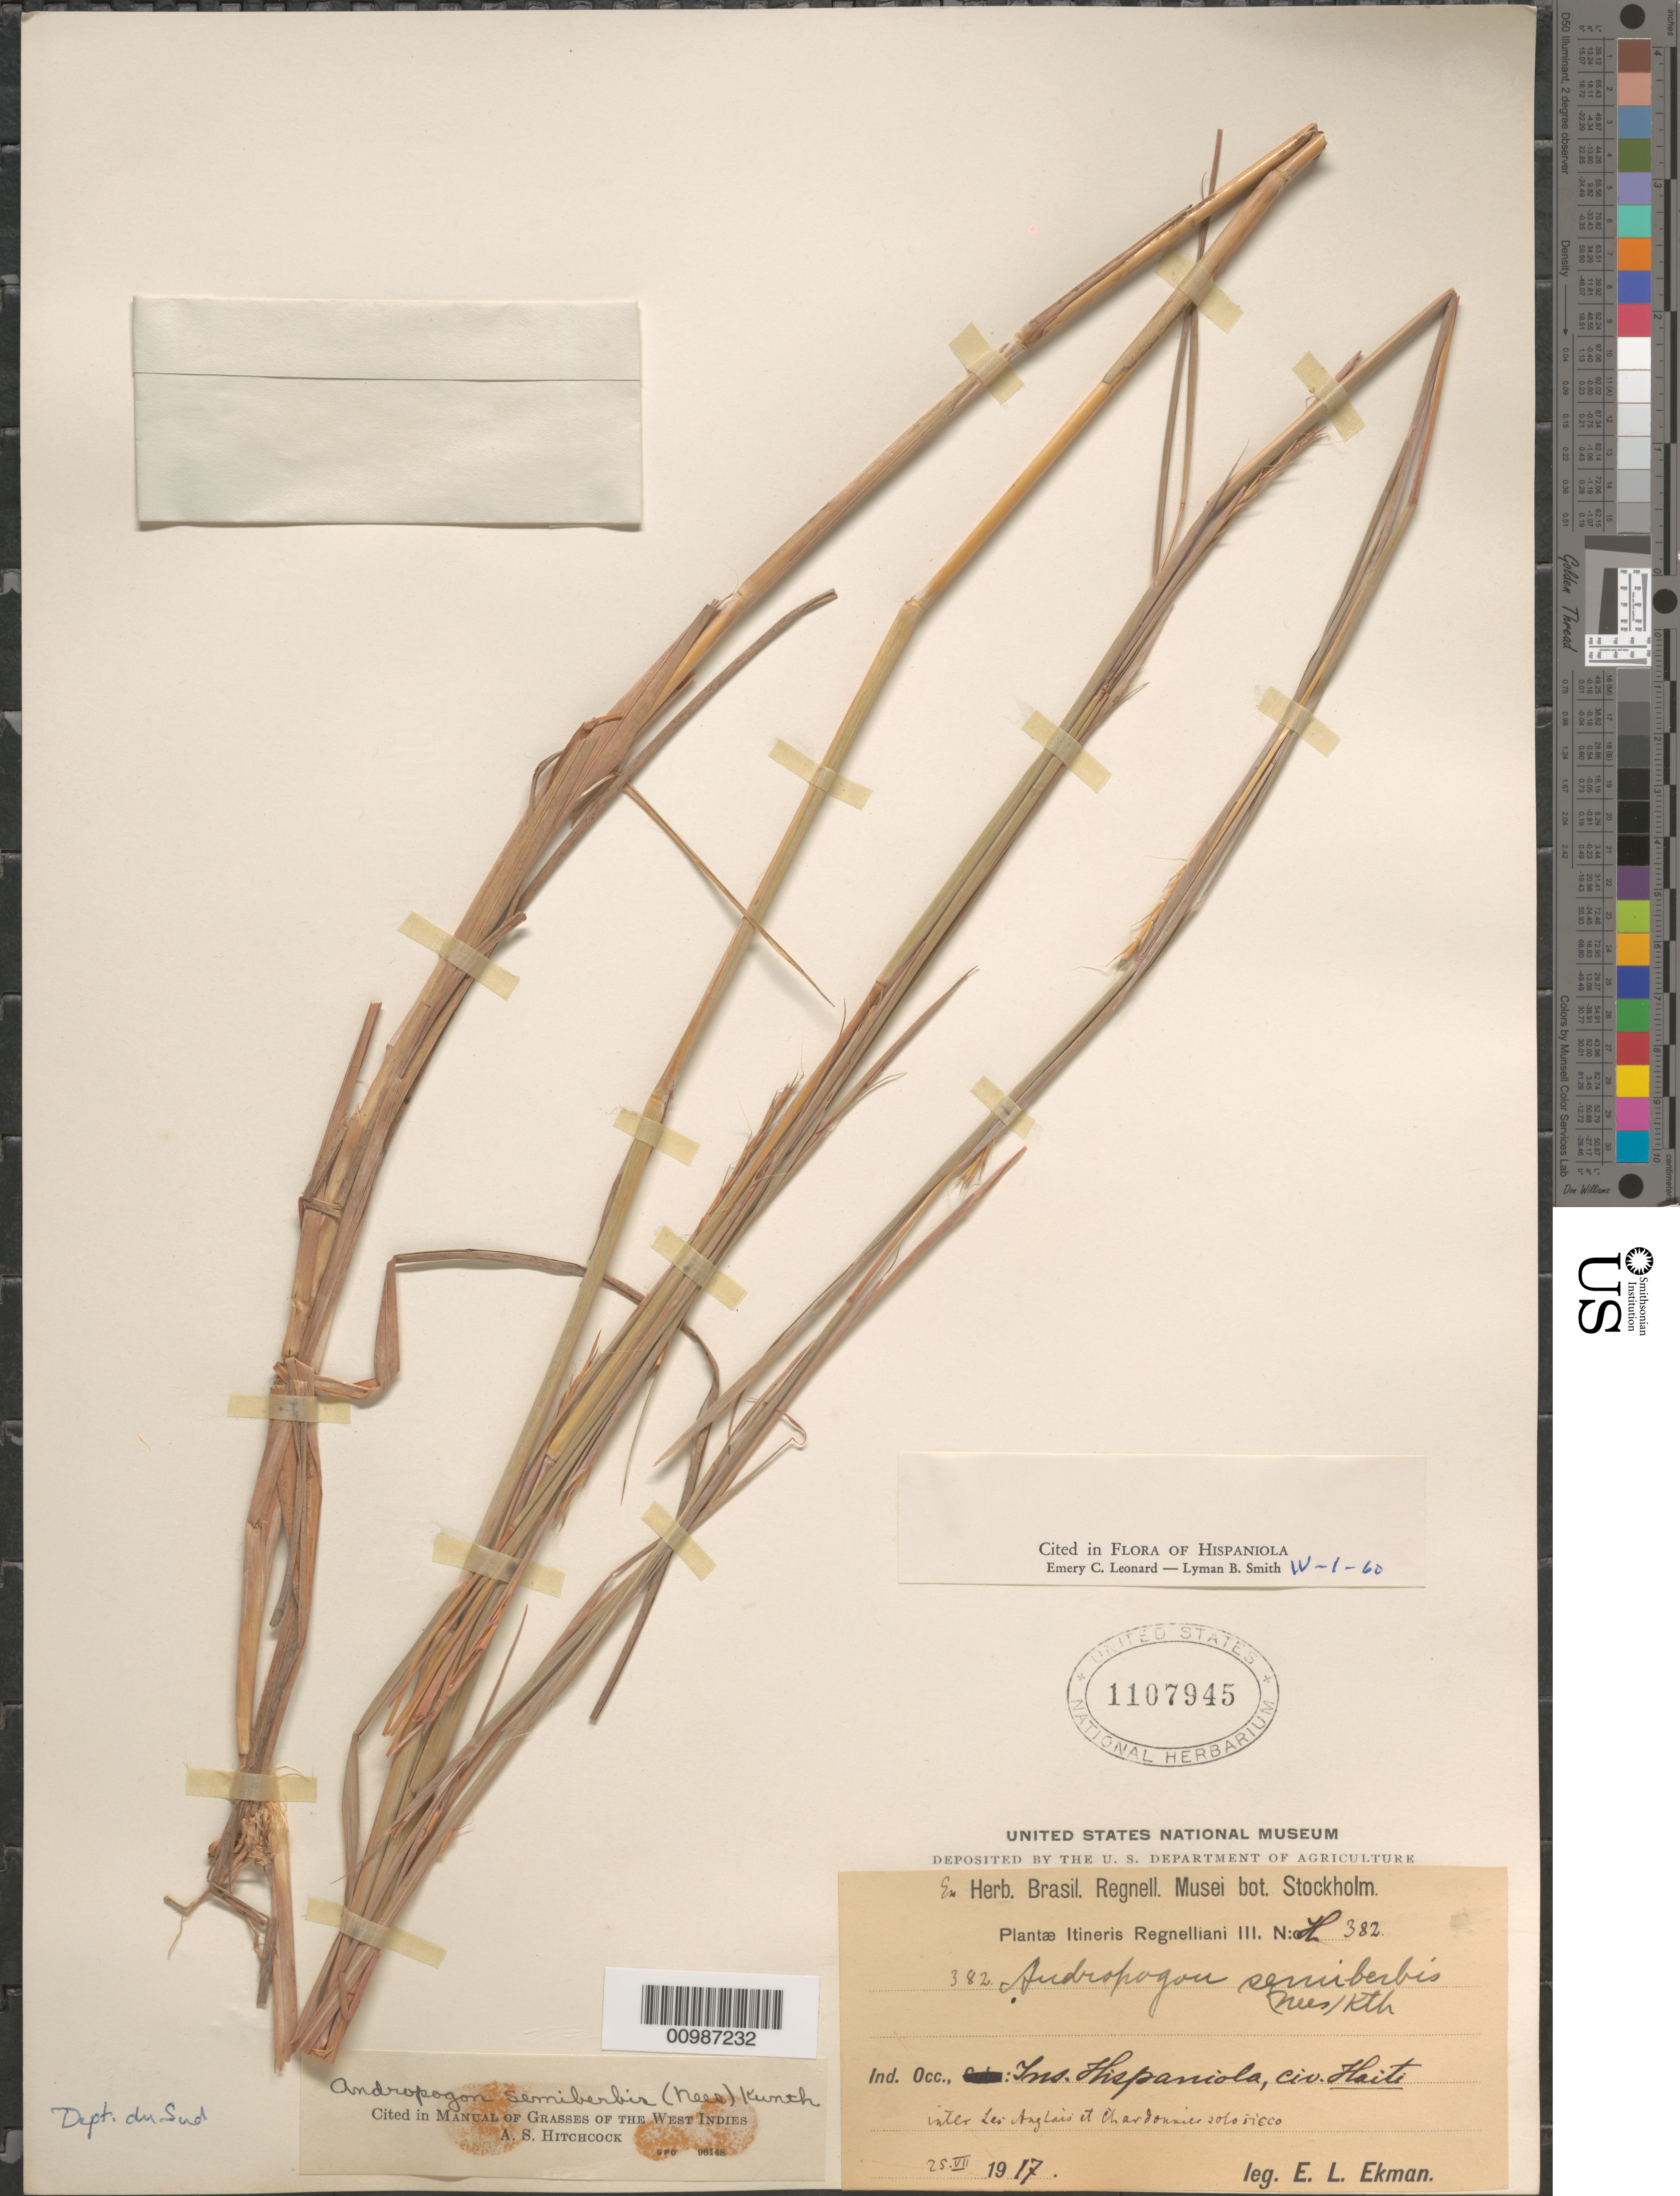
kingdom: Plantae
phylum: Tracheophyta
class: Liliopsida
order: Poales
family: Poaceae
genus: Andropogon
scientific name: Andropogon semiberbis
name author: (Nees) Kunth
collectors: E. L. Ekman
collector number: H 382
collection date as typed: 25 Jul 1917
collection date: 1917-07-25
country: Haiti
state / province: Sud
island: Hispaniola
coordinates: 0 N, 0 E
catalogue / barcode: US 1107945